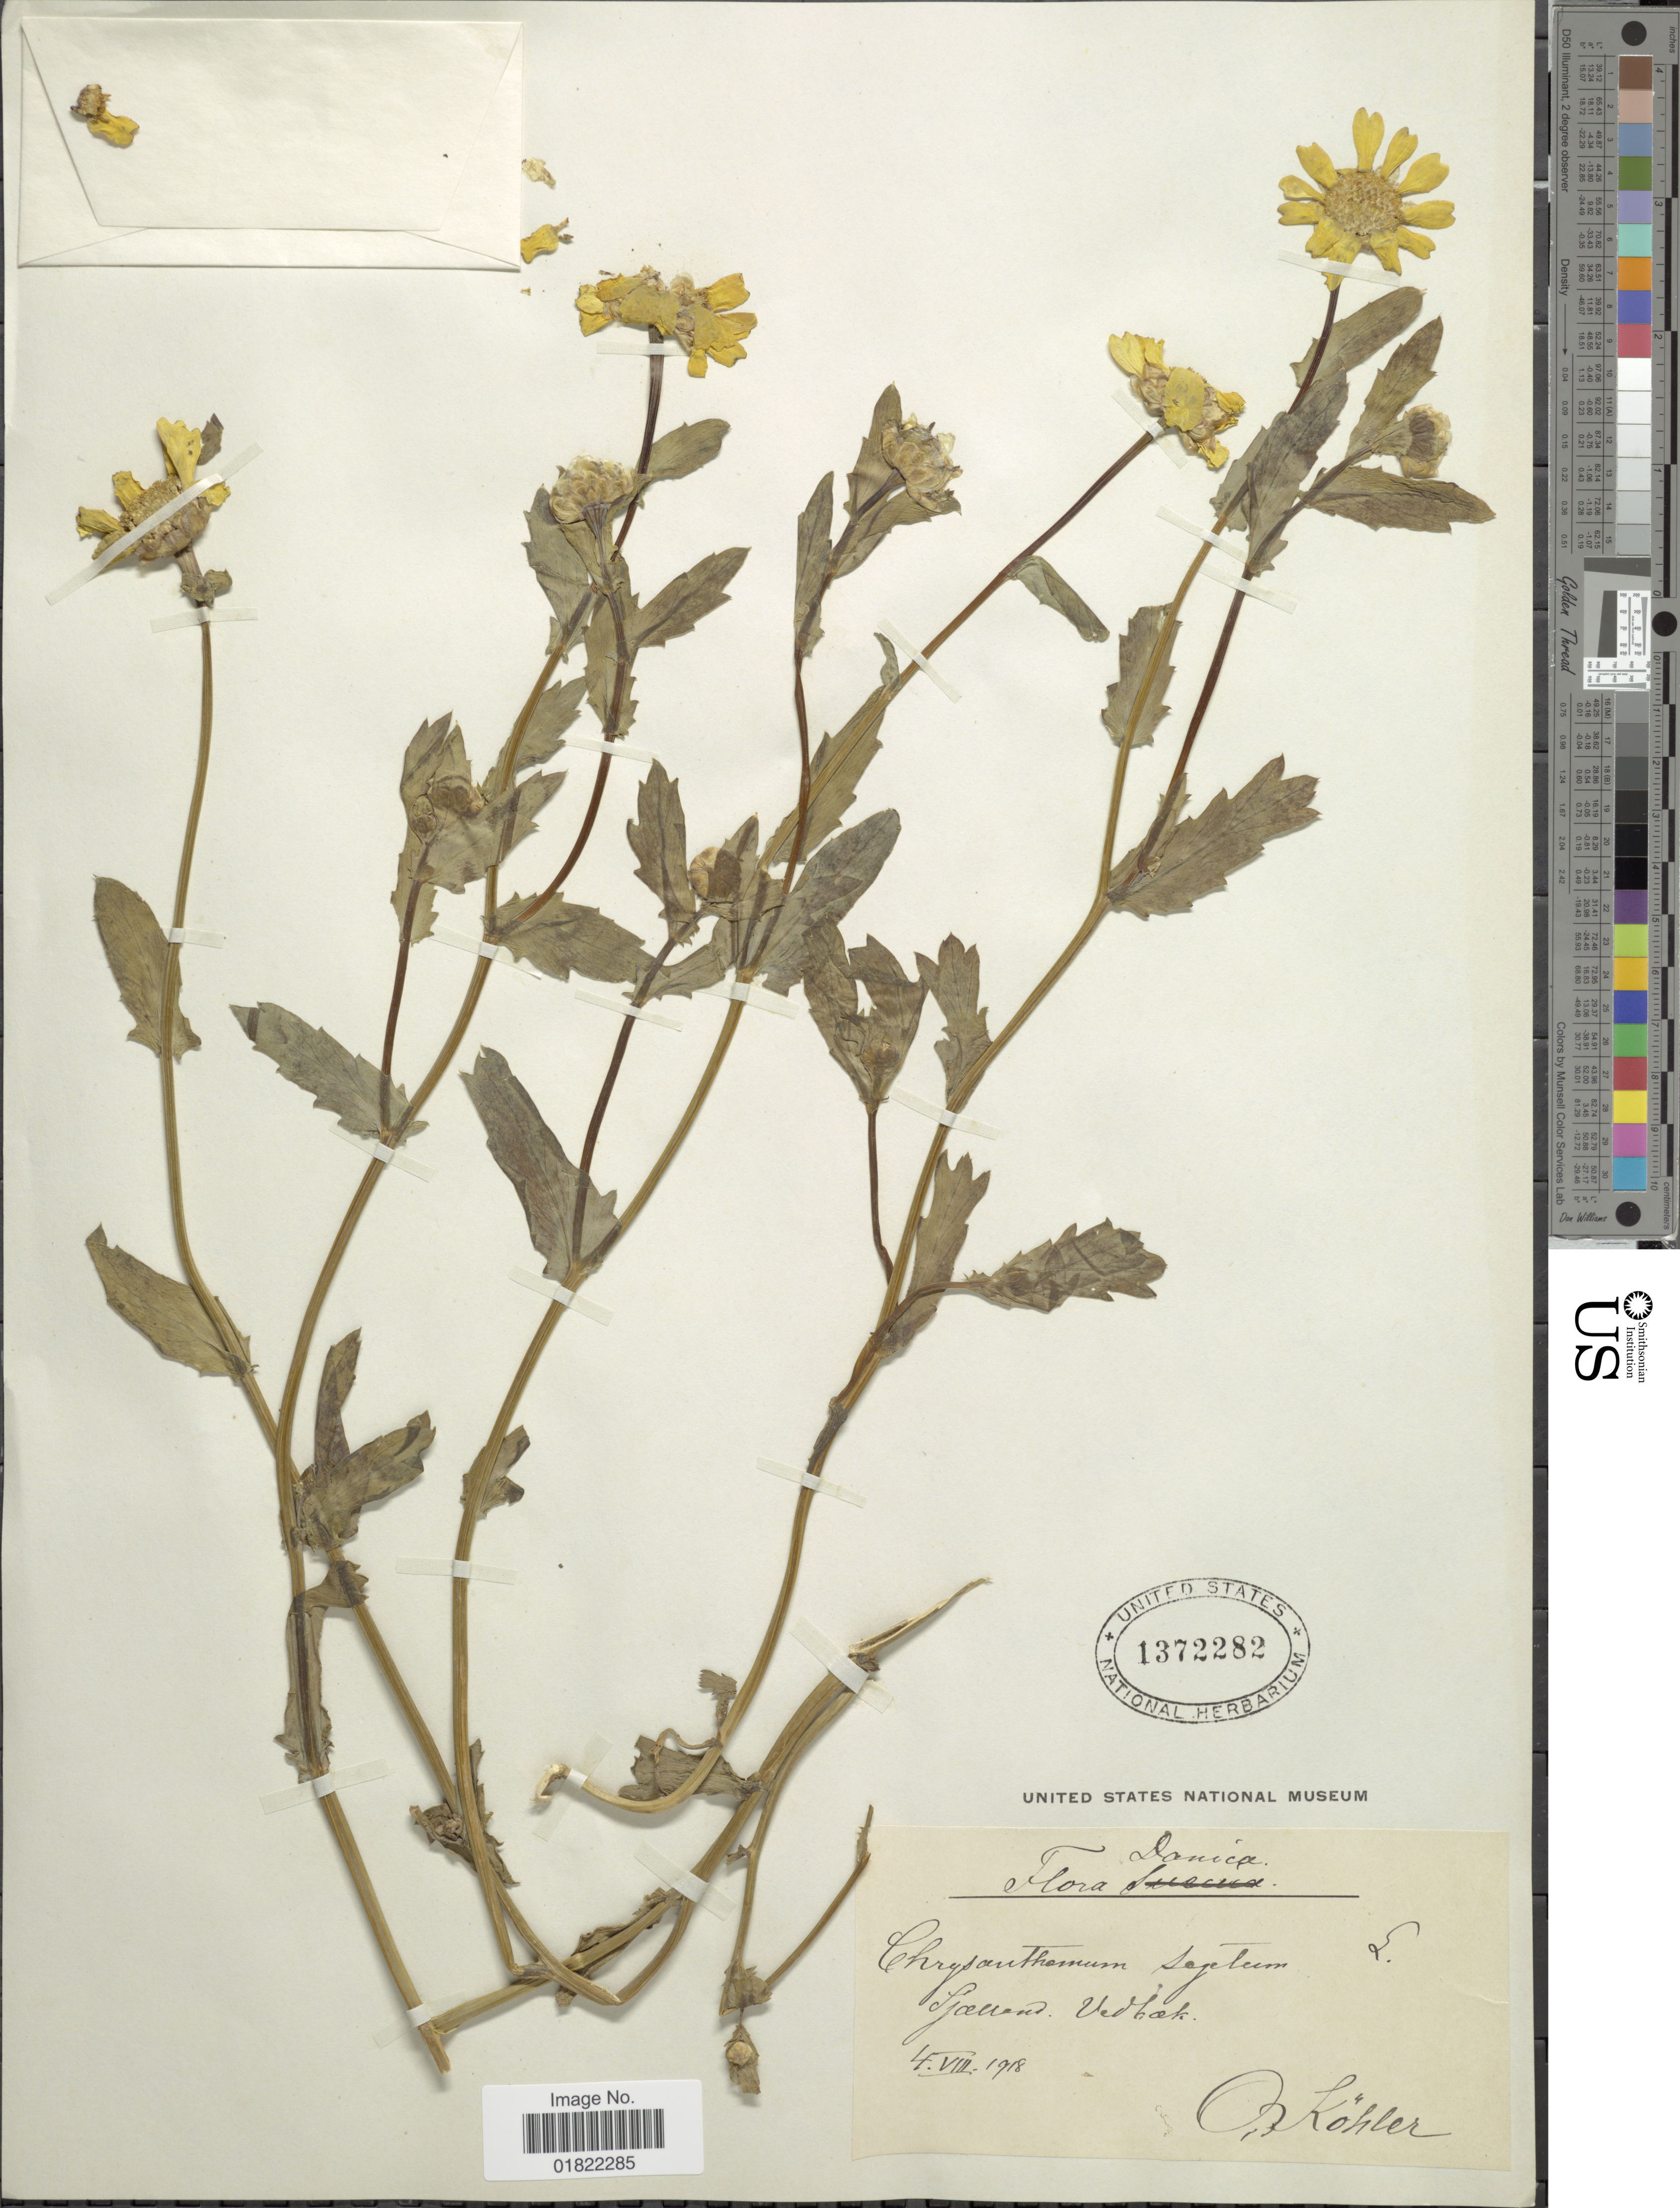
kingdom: Plantae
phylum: Tracheophyta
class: Magnoliopsida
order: Asterales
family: Asteraceae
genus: Chrysanthemum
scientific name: Chrysanthemum coronarium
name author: L.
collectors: O. Köhler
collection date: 1918-08-04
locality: Danica, Sjallanf, Vedhak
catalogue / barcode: US 1372282